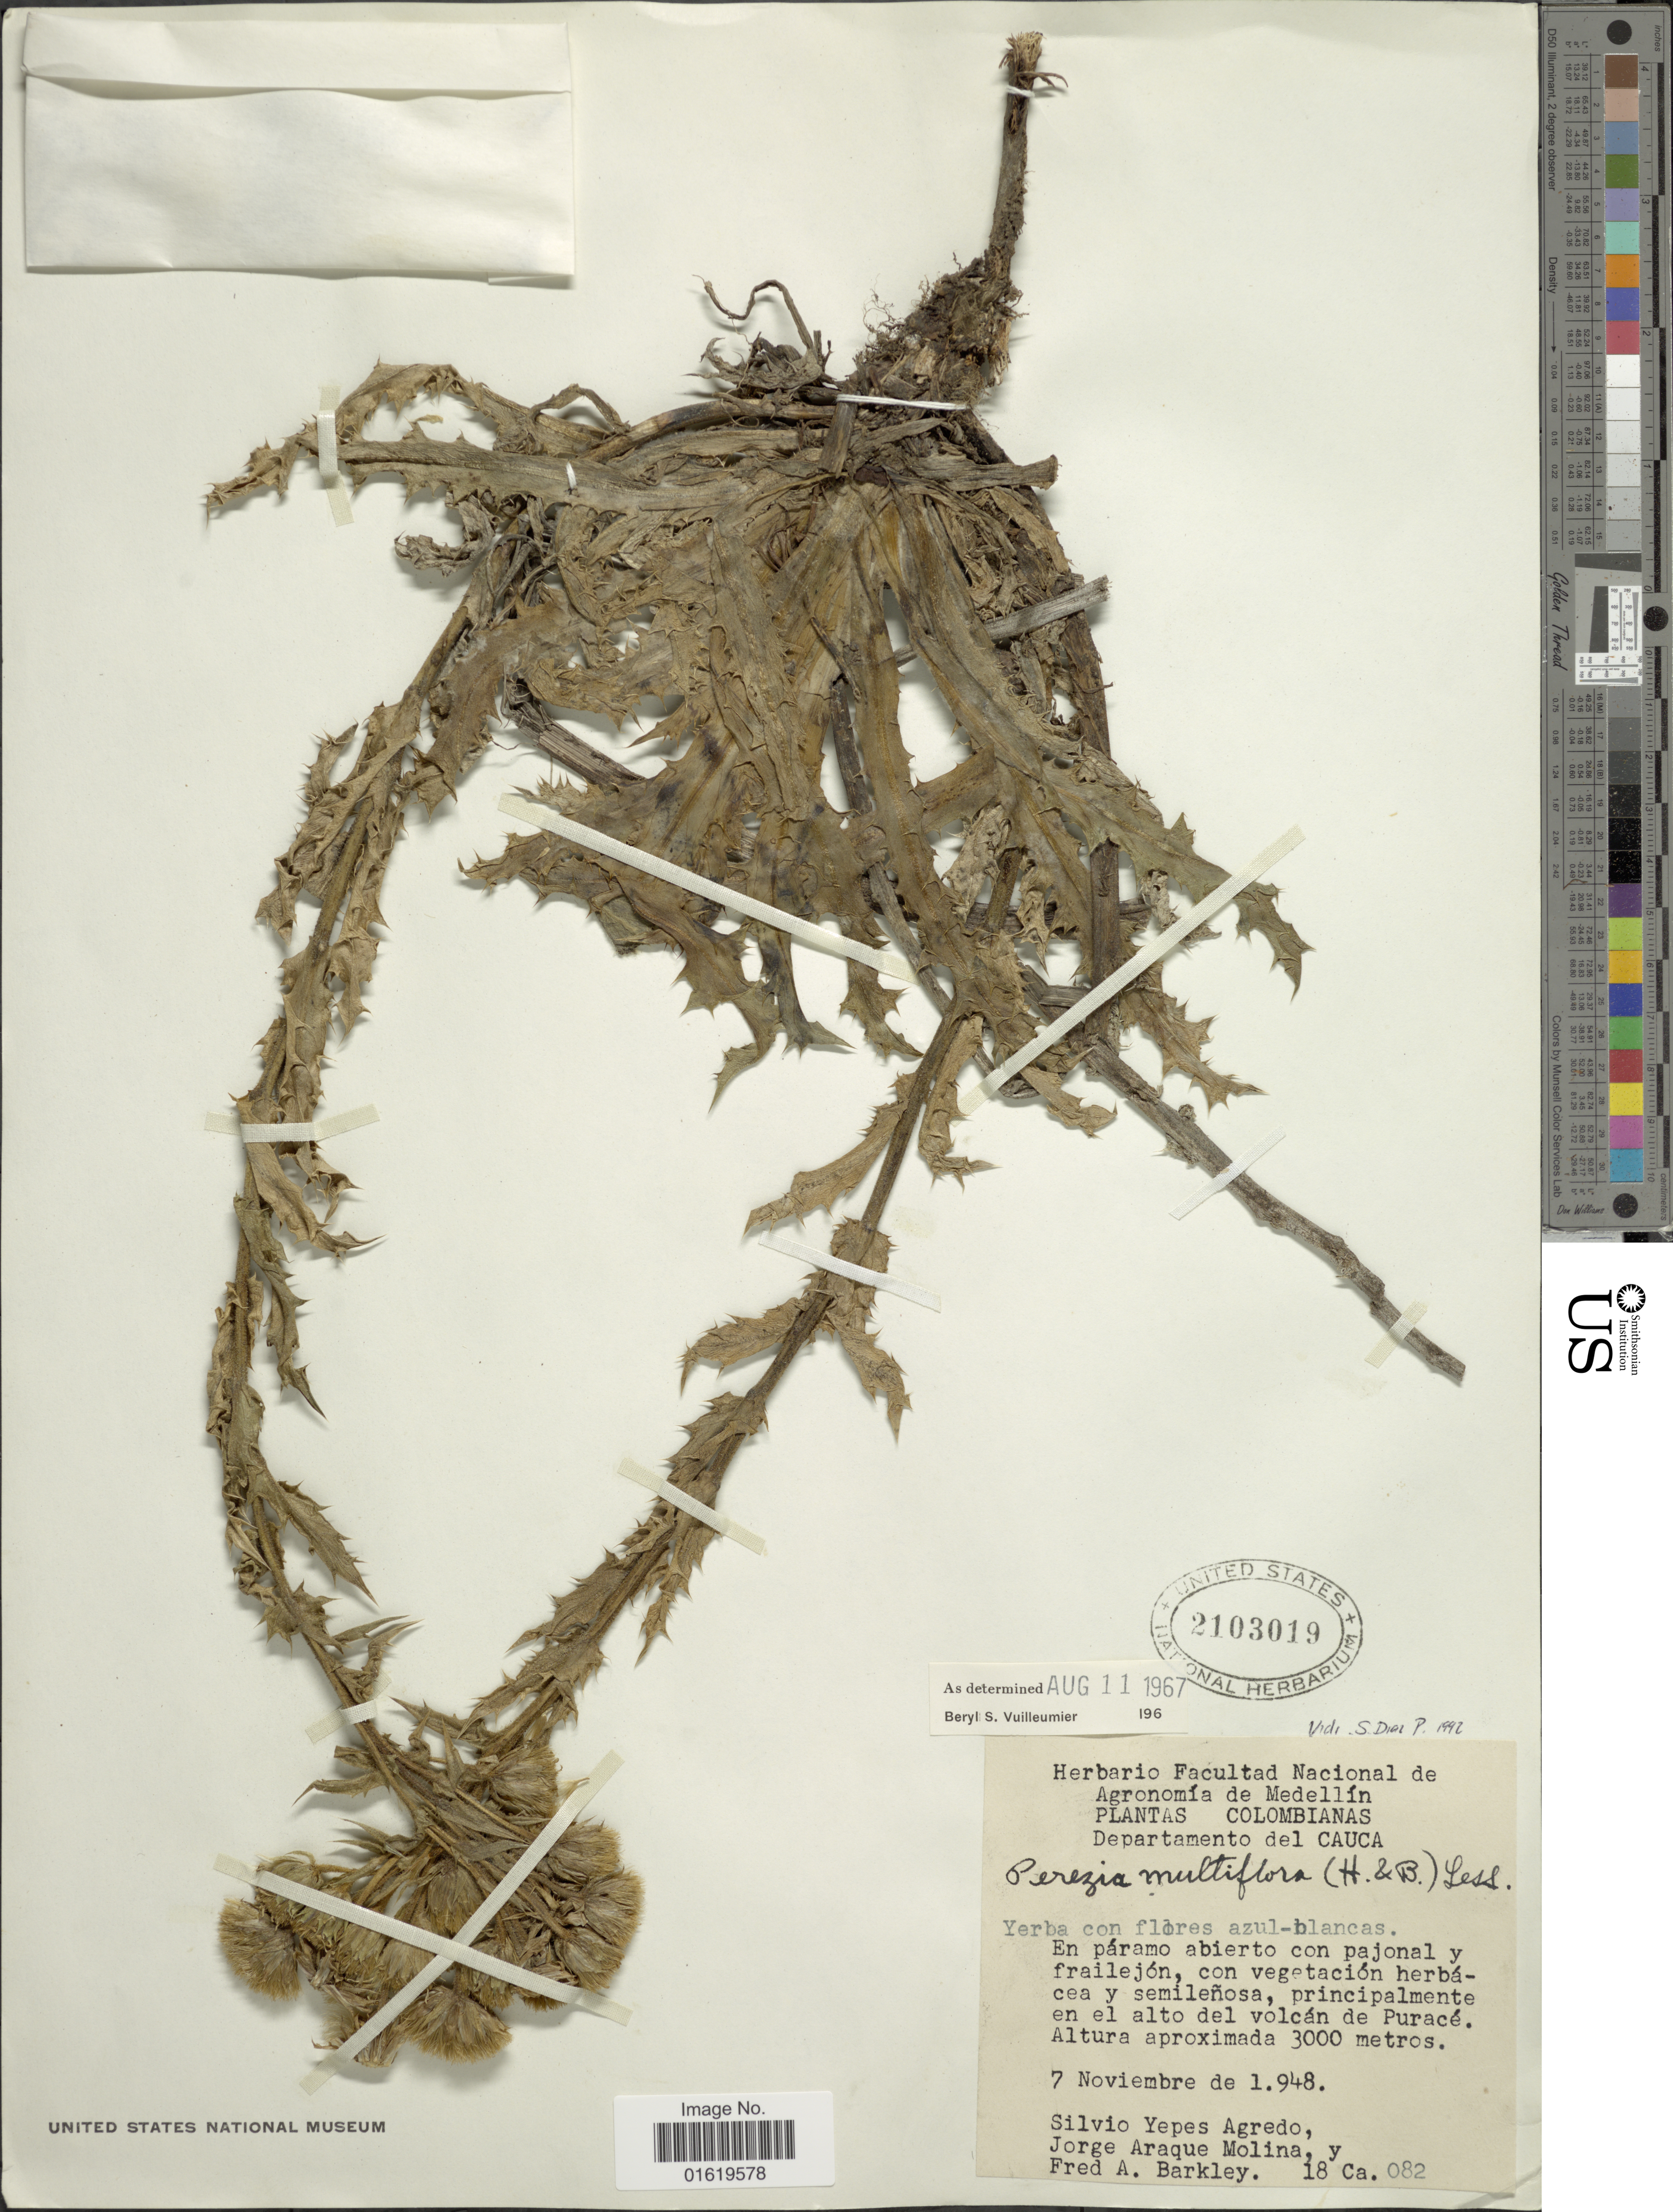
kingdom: Plantae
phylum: Tracheophyta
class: Magnoliopsida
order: Asterales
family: Asteraceae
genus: Perezia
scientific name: Perezia multiflora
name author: Less.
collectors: S. Yepes-Agredo, J. Araque Molina & F. A. Barkley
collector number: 18 Ca. 082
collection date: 1948-11-07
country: Colombia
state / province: Cauca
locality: Departamento del Cauca. En páramo abierto con pajonal y frailejón, con vegetación herbácea y semileñosa, principalmente en el alto del volcán de Puracé.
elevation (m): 3000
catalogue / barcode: US 2103019